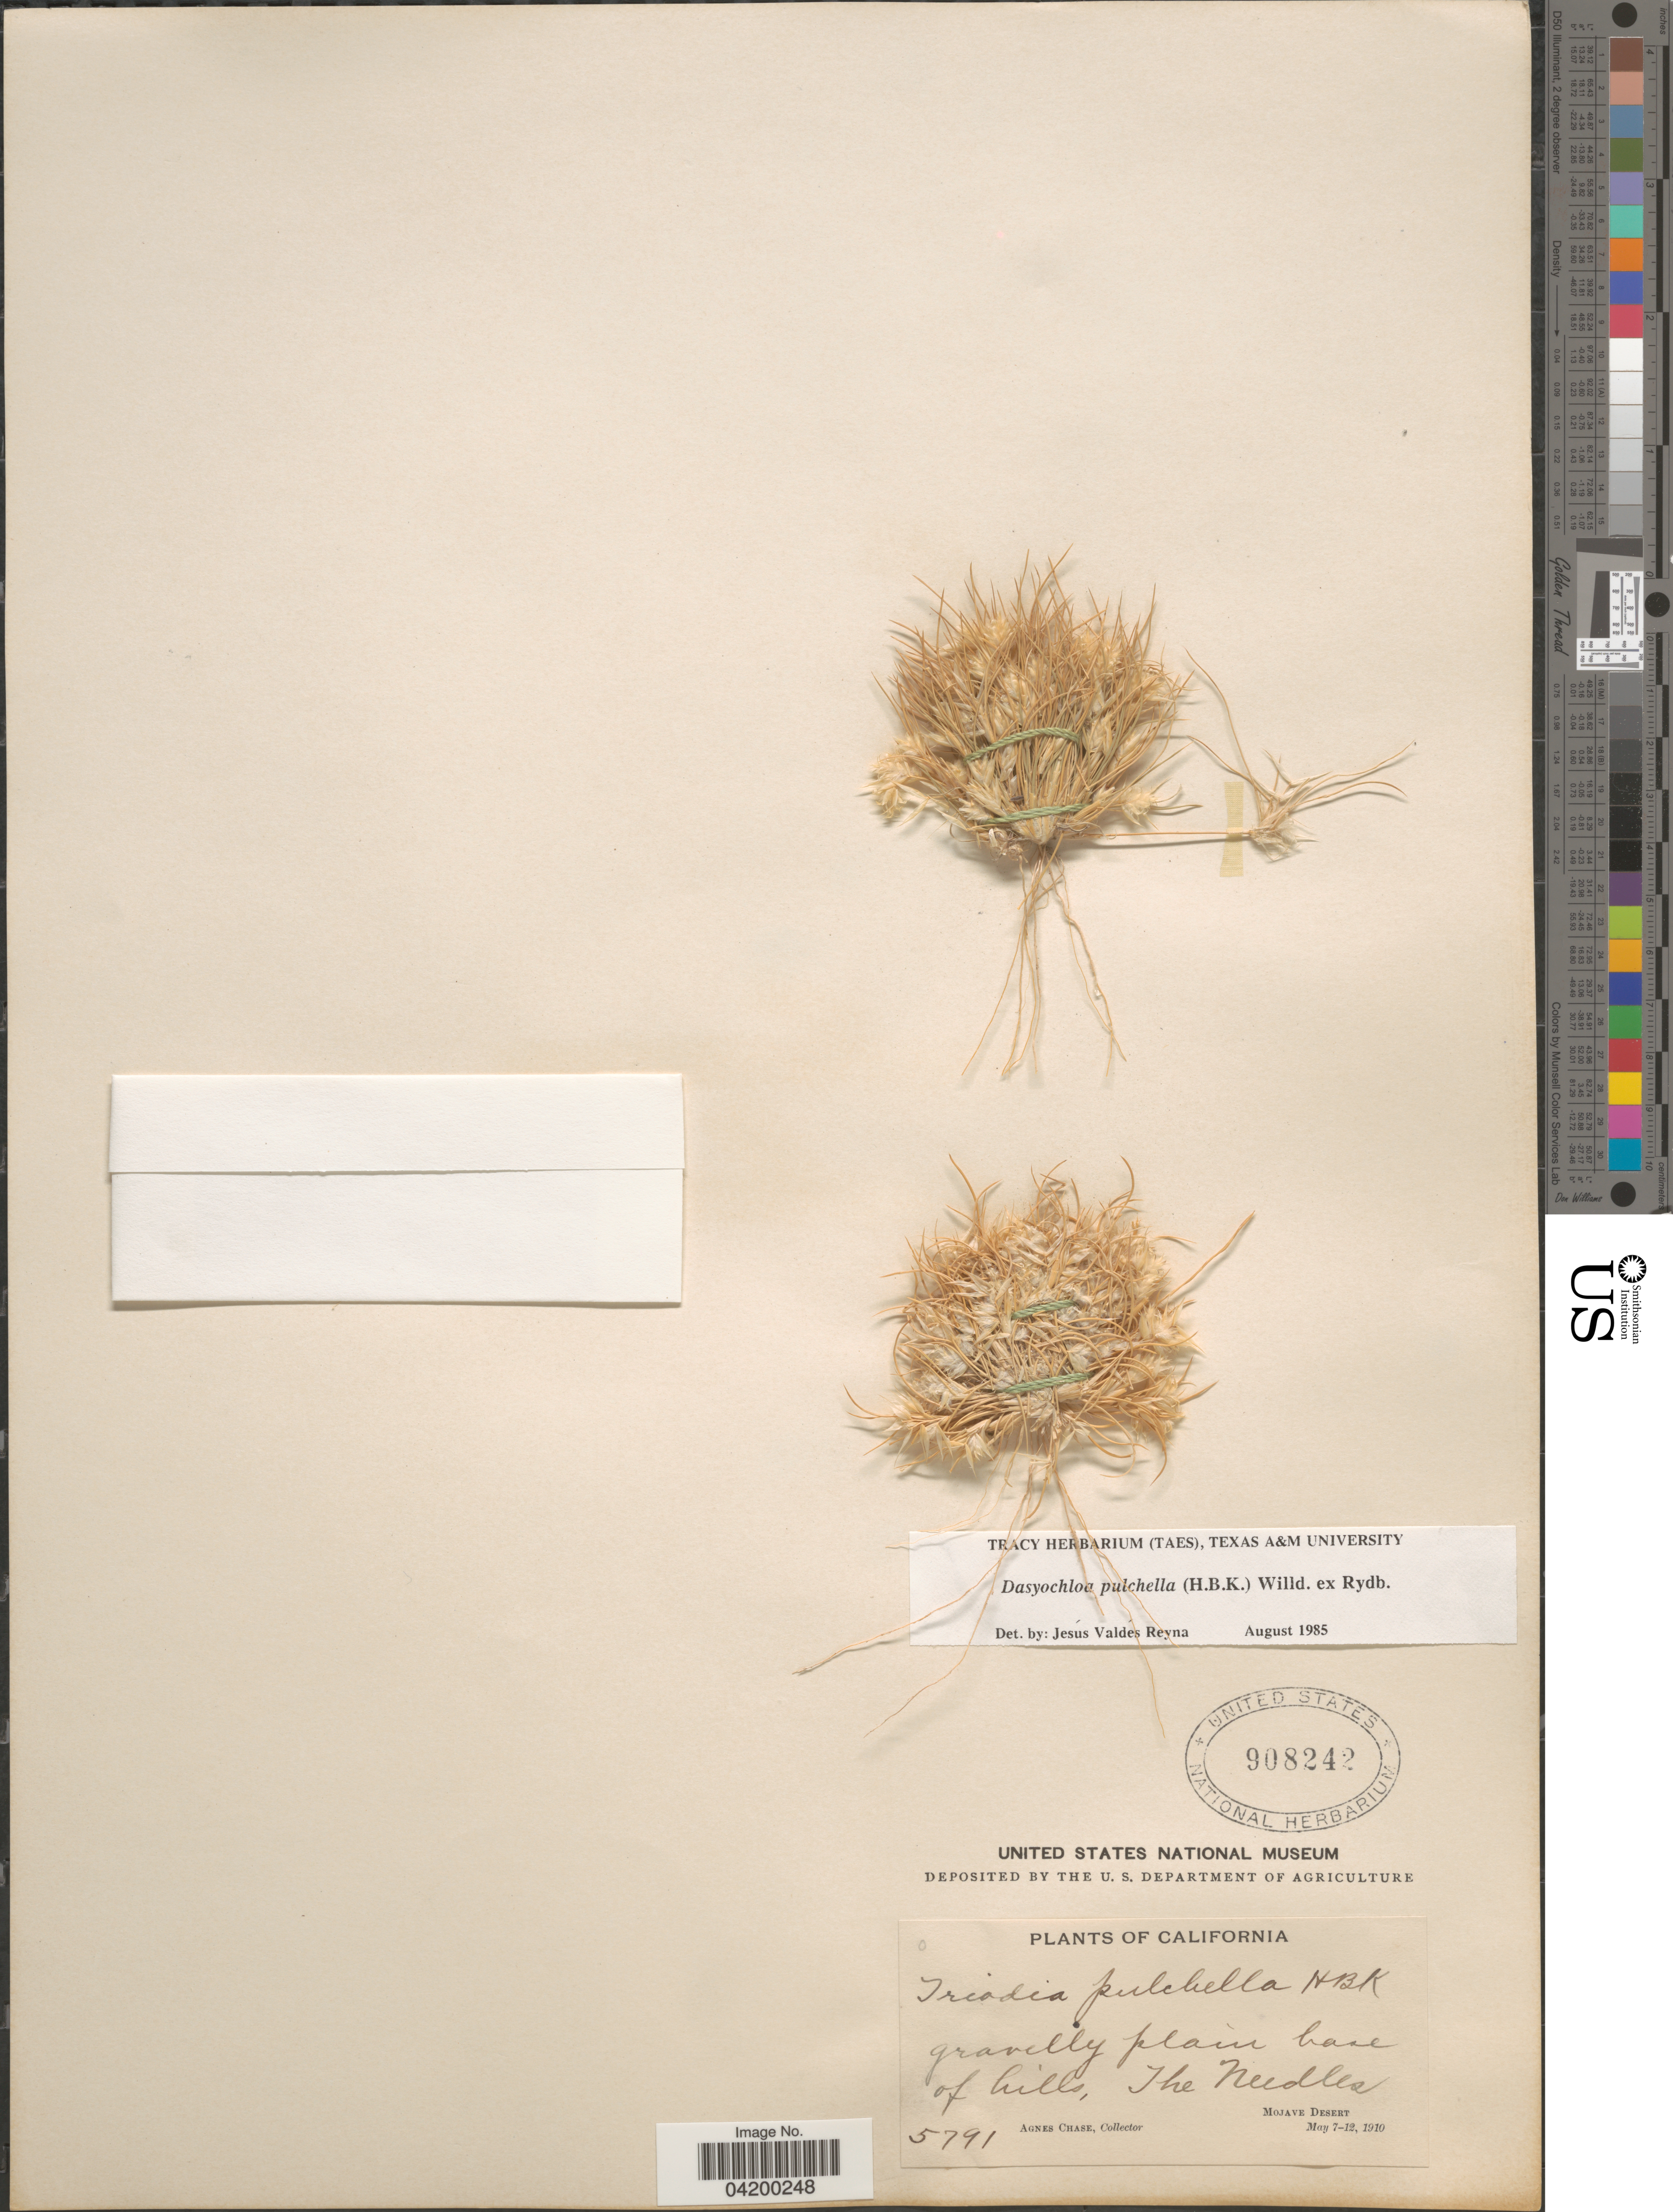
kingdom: Plantae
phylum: Tracheophyta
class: Liliopsida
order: Poales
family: Poaceae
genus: Dasyochloa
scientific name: Dasyochloa pulchella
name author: (Kunth) Willd. ex Rydb.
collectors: A. Chase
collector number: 5791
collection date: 1910-05-07/1910-05-12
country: United States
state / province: California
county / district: San Bernardino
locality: The Needles. Mojave Desert.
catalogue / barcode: US 908242